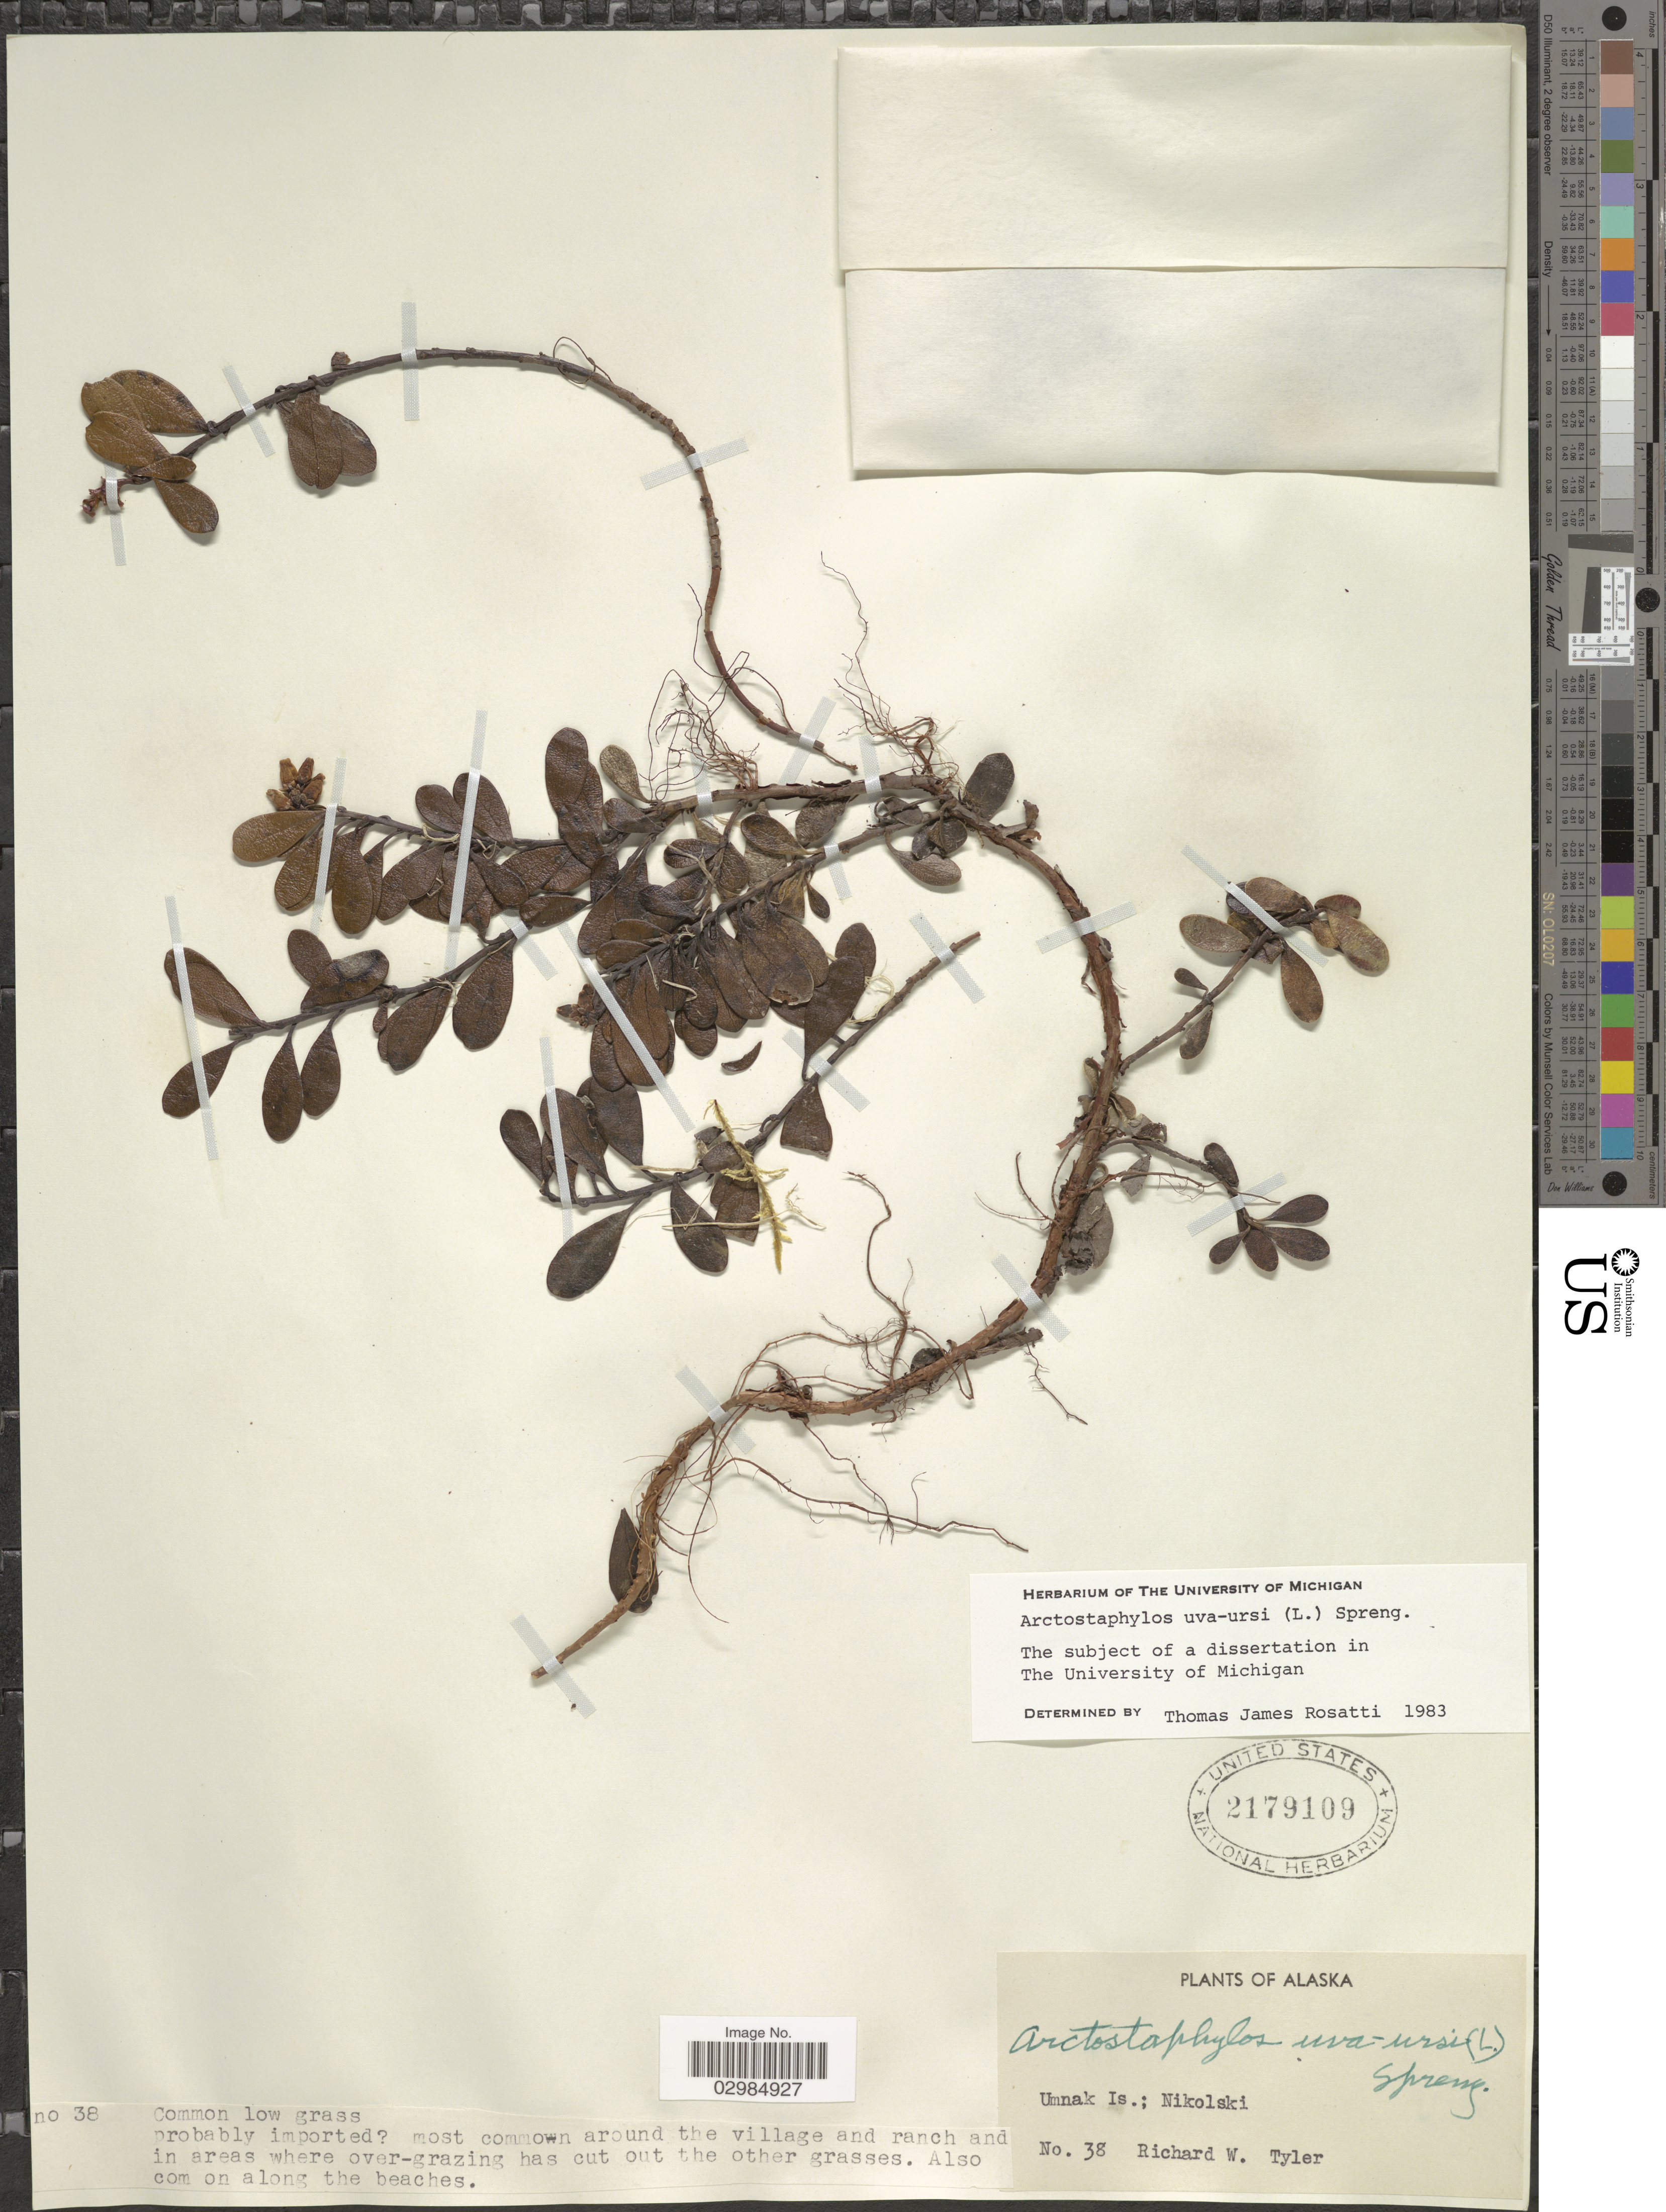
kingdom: Plantae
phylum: Tracheophyta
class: Magnoliopsida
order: Ericales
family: Ericaceae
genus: Arctostaphylos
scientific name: Arctostaphylos uva-ursi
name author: (L.) Spreng.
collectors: R. Tyler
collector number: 38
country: United States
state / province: Alaska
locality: Umnak Is.; Nikolski.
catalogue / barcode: US 2179109